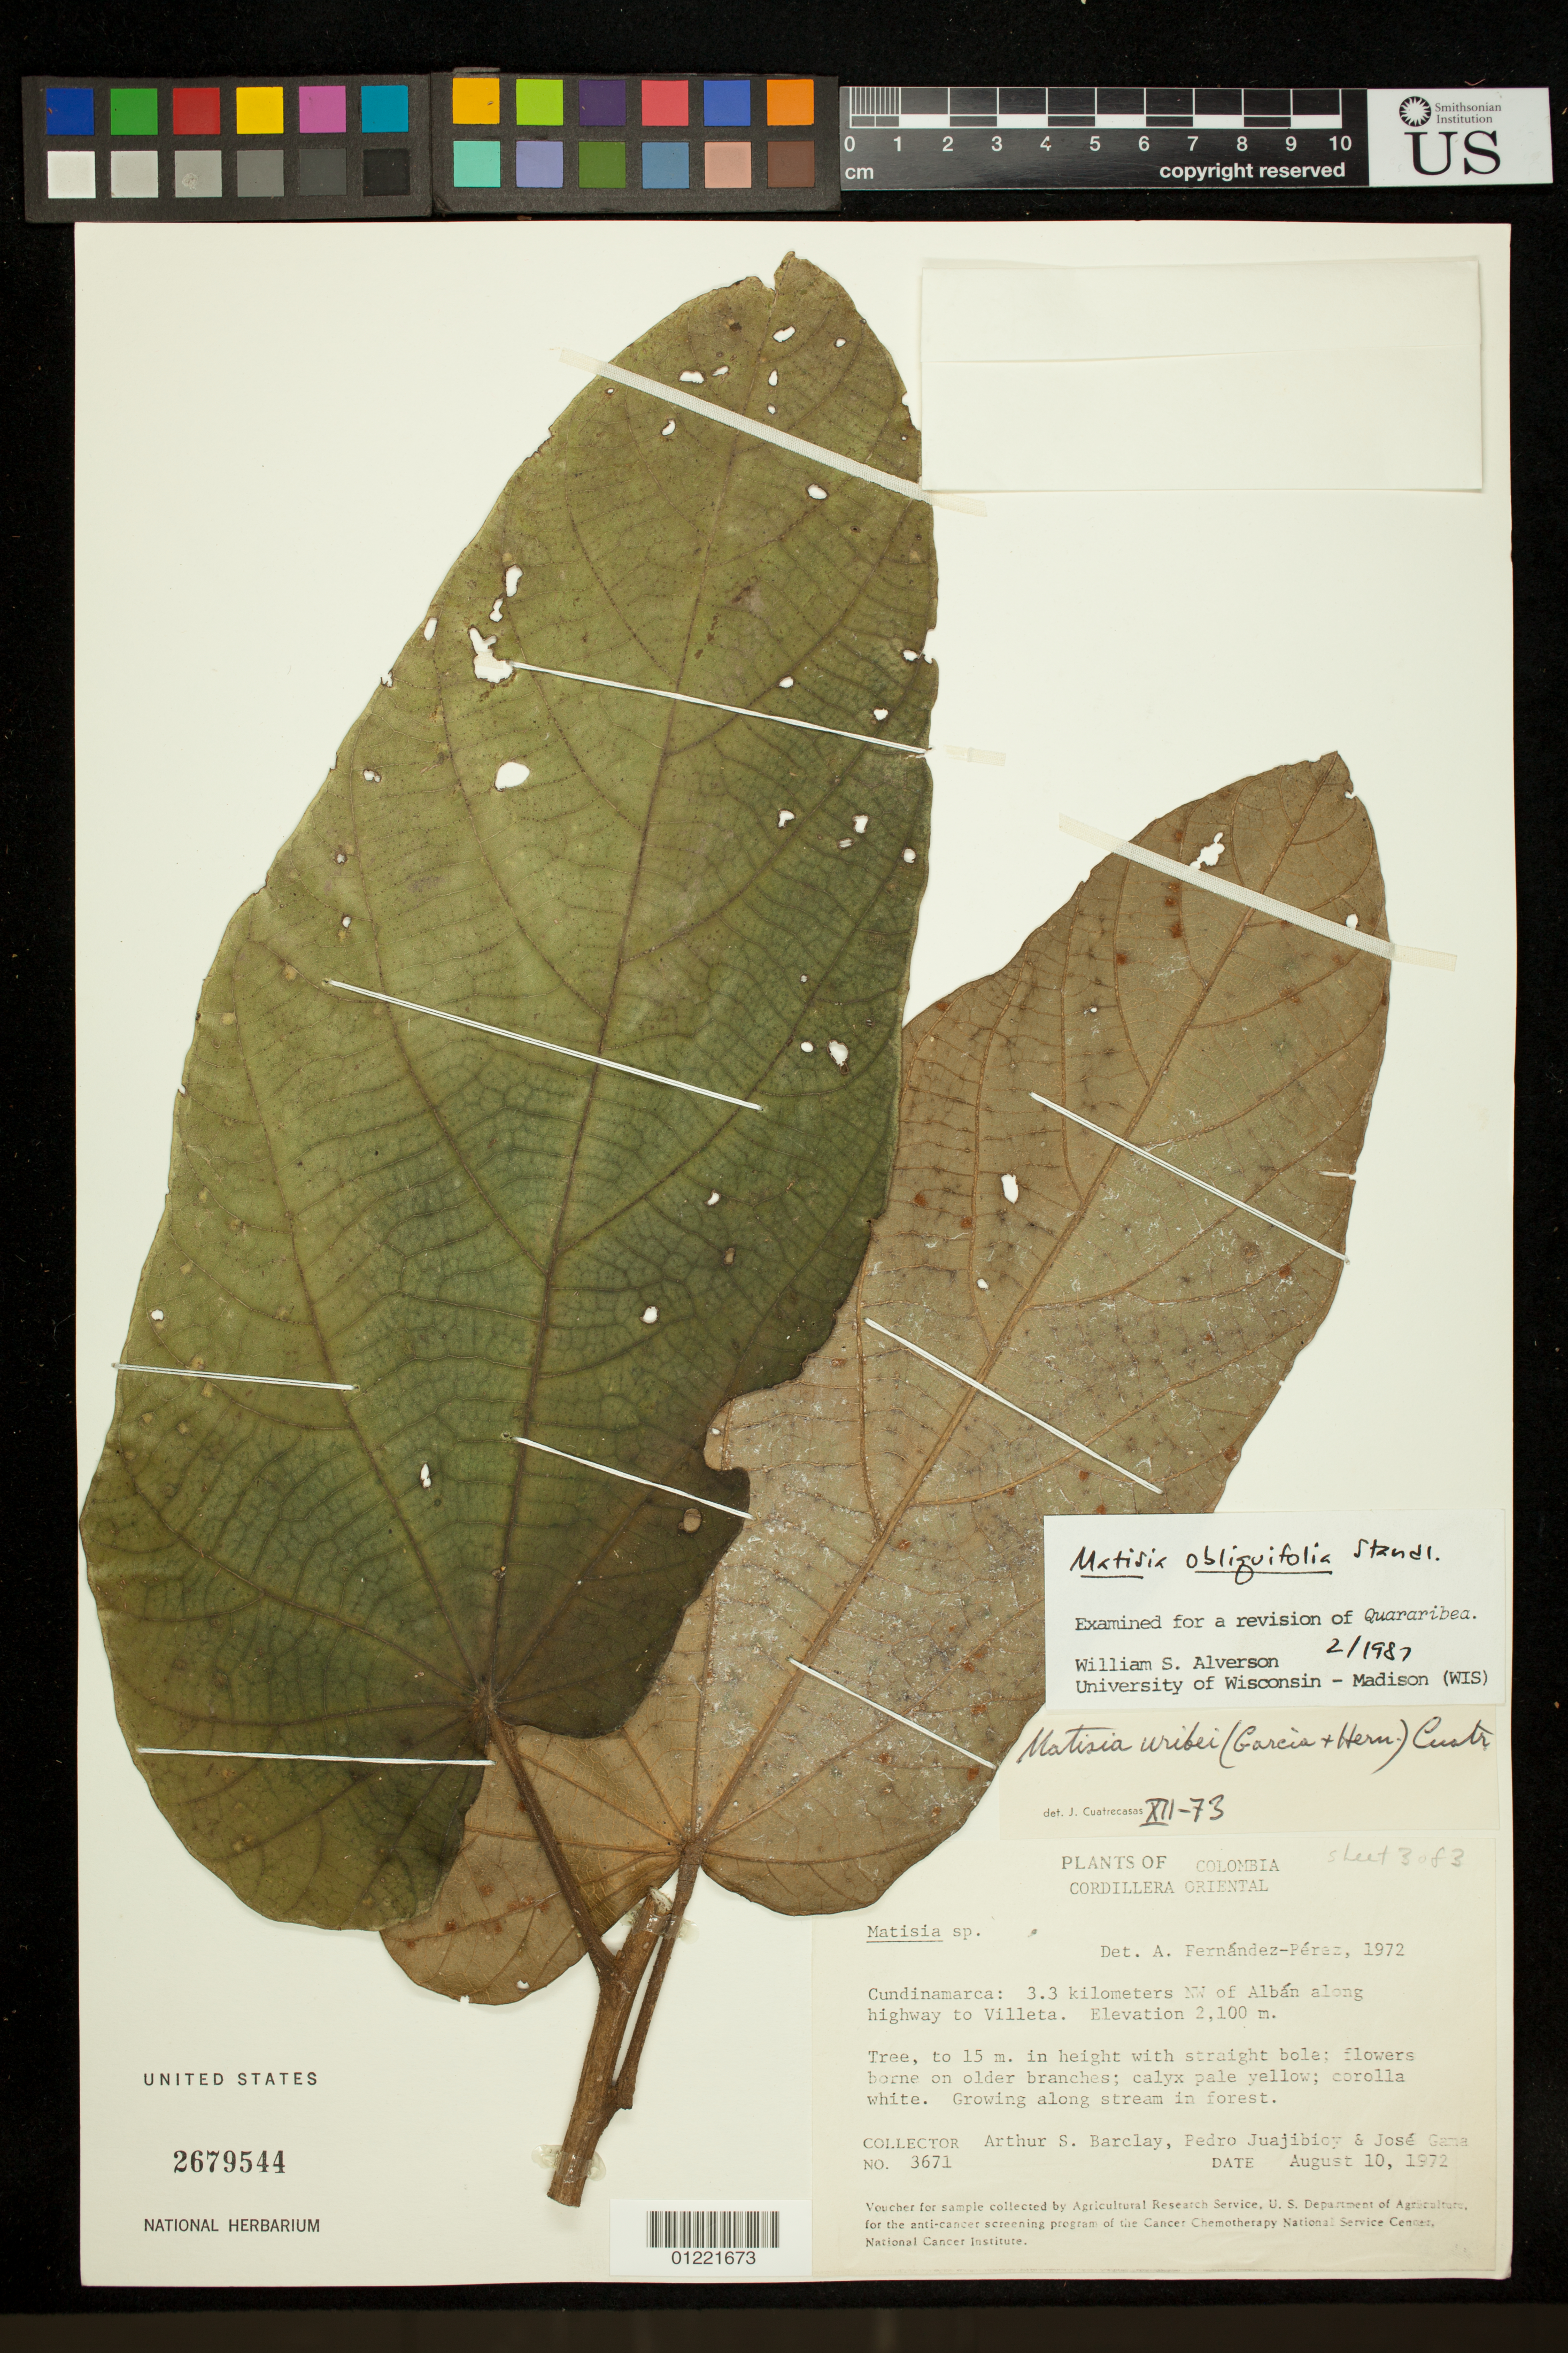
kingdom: Plantae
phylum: Tracheophyta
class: Magnoliopsida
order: Malvales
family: Malvaceae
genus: Matisia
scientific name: Matisia obliquifolia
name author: Standl.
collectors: A. S. Barclay, P. Juajibioy & J. Gama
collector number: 3671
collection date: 1972-08-10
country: Colombia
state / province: Cundinamarca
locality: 3.3 kilometers NW of Alban along highway to Villeta.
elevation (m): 2100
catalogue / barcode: US 2679544